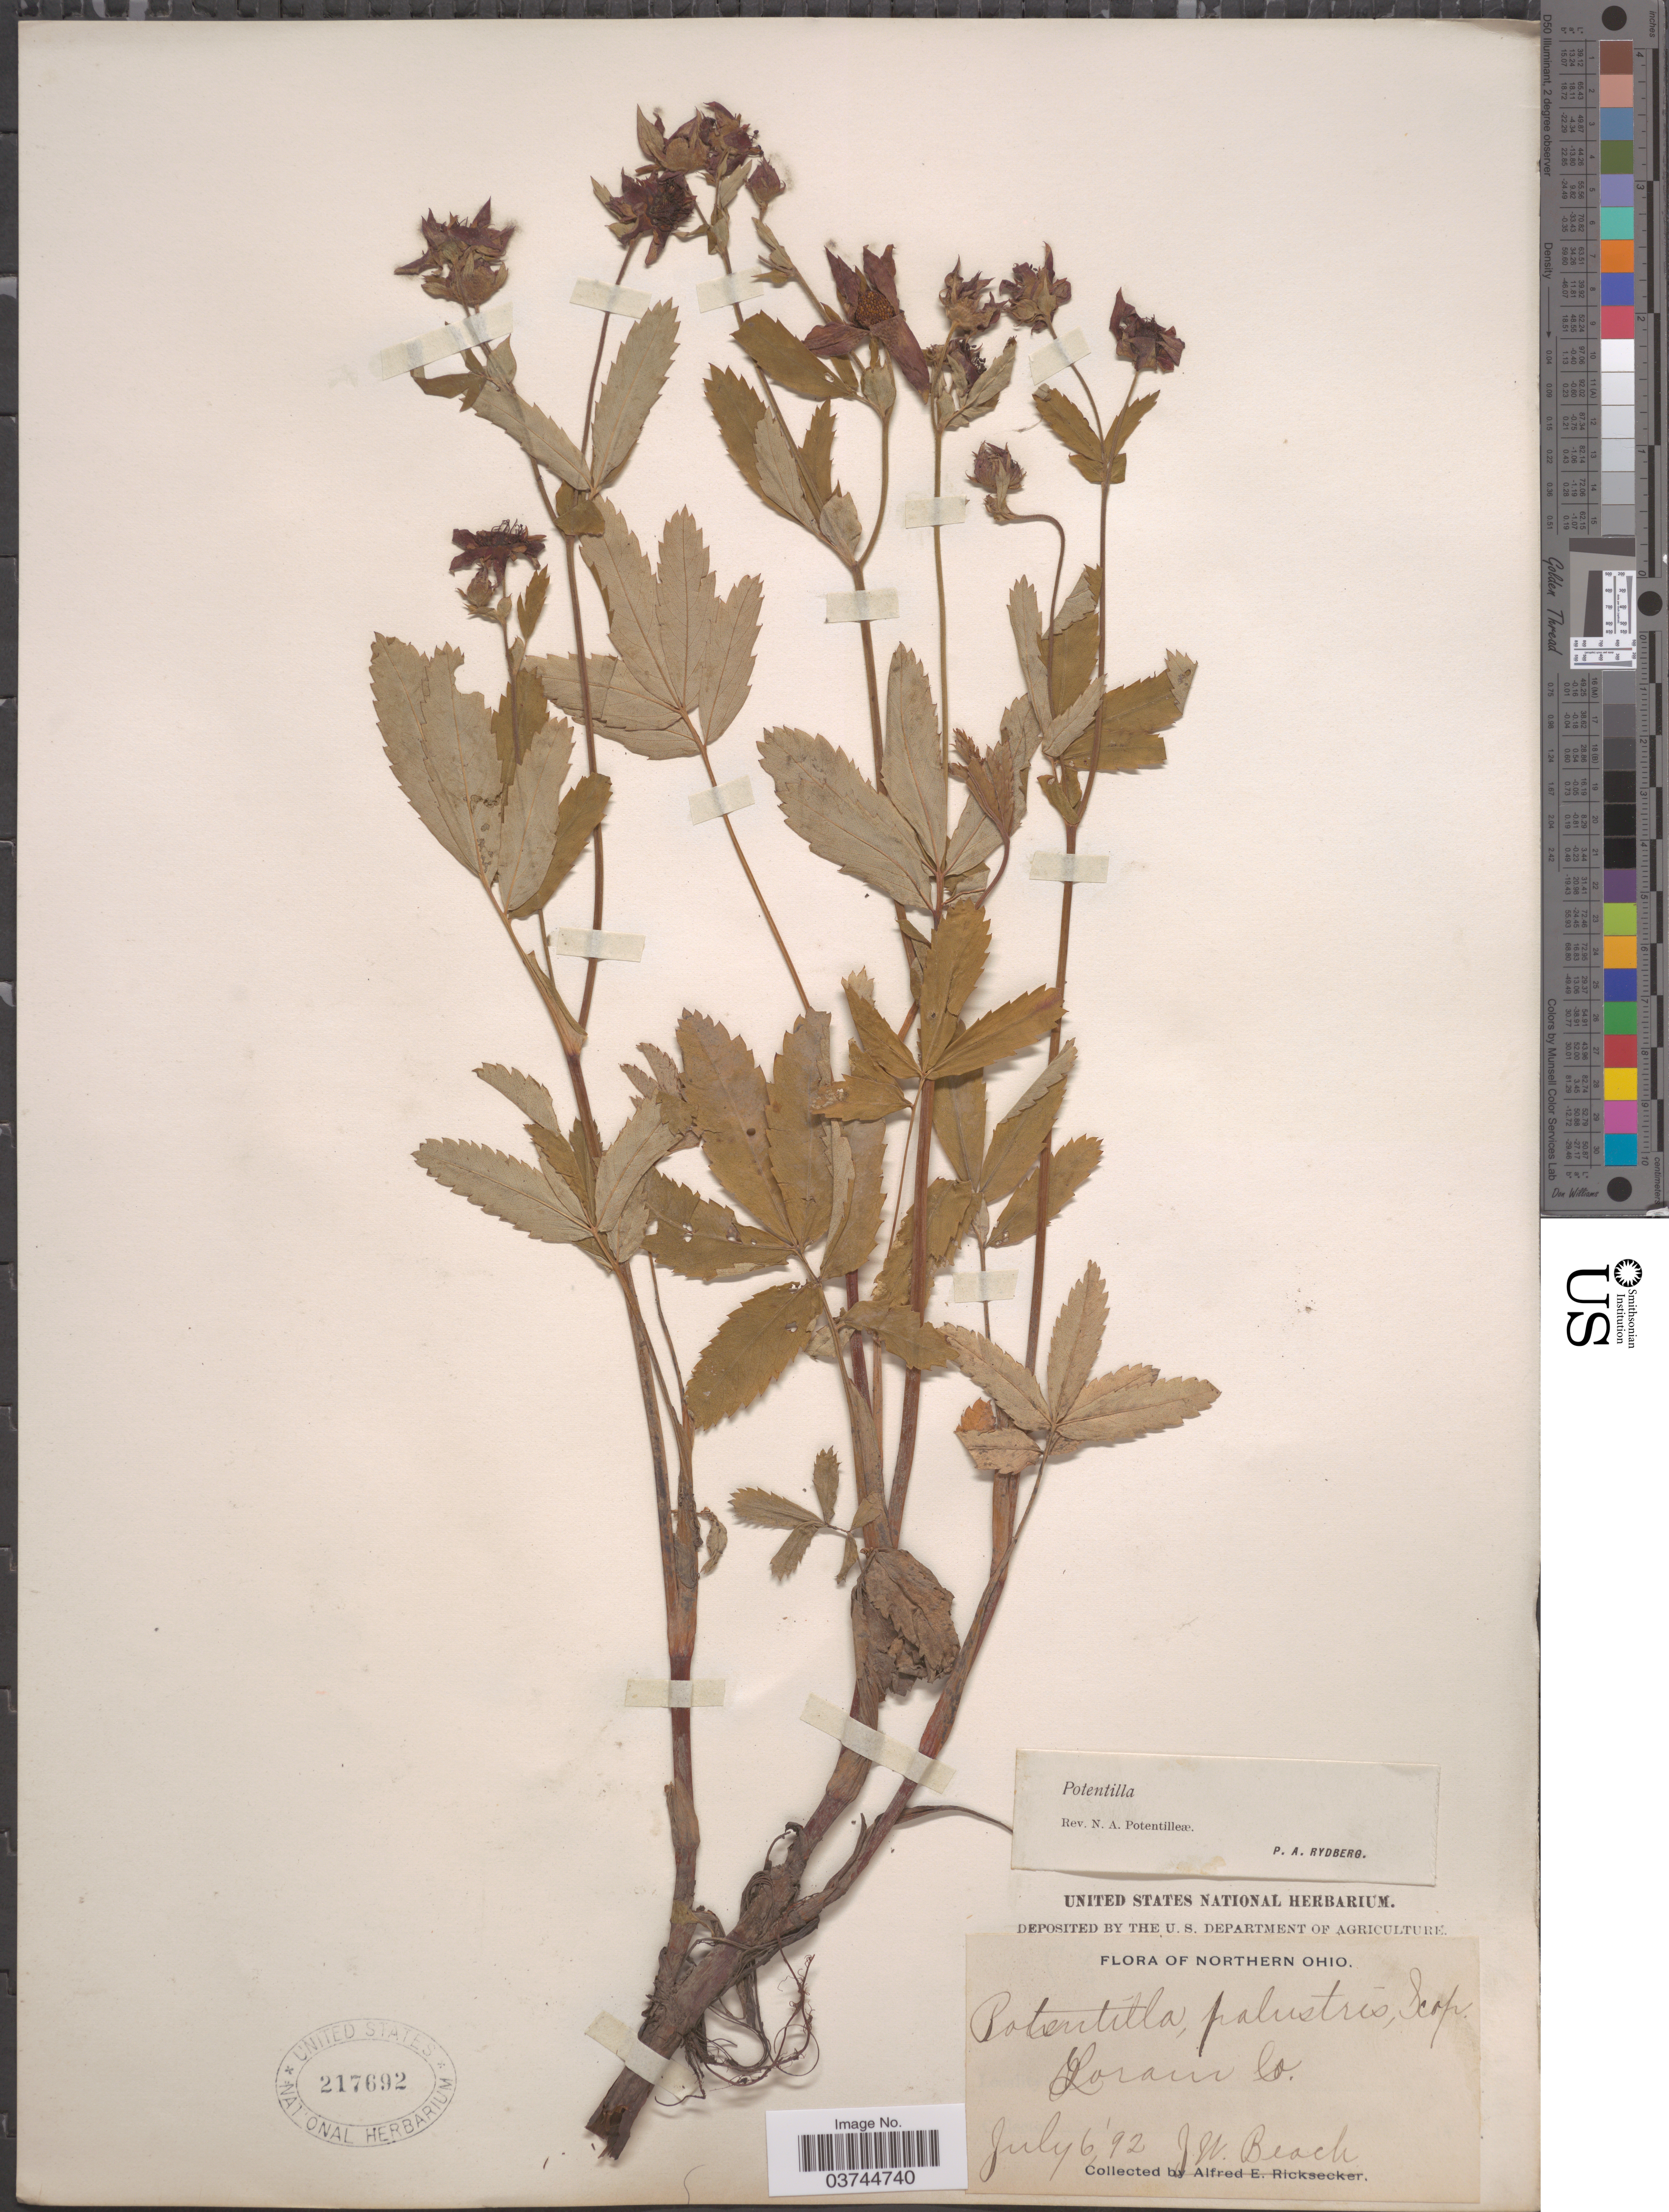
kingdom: Plantae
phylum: Tracheophyta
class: Magnoliopsida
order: Rosales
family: Rosaceae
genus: Comarum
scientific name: Comarum palustre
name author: L.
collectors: J. Beach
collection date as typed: Transcribed d/m/y: 6/7/92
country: United States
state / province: Ohio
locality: Northern Ohio. Lorain Co.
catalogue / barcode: US 217692